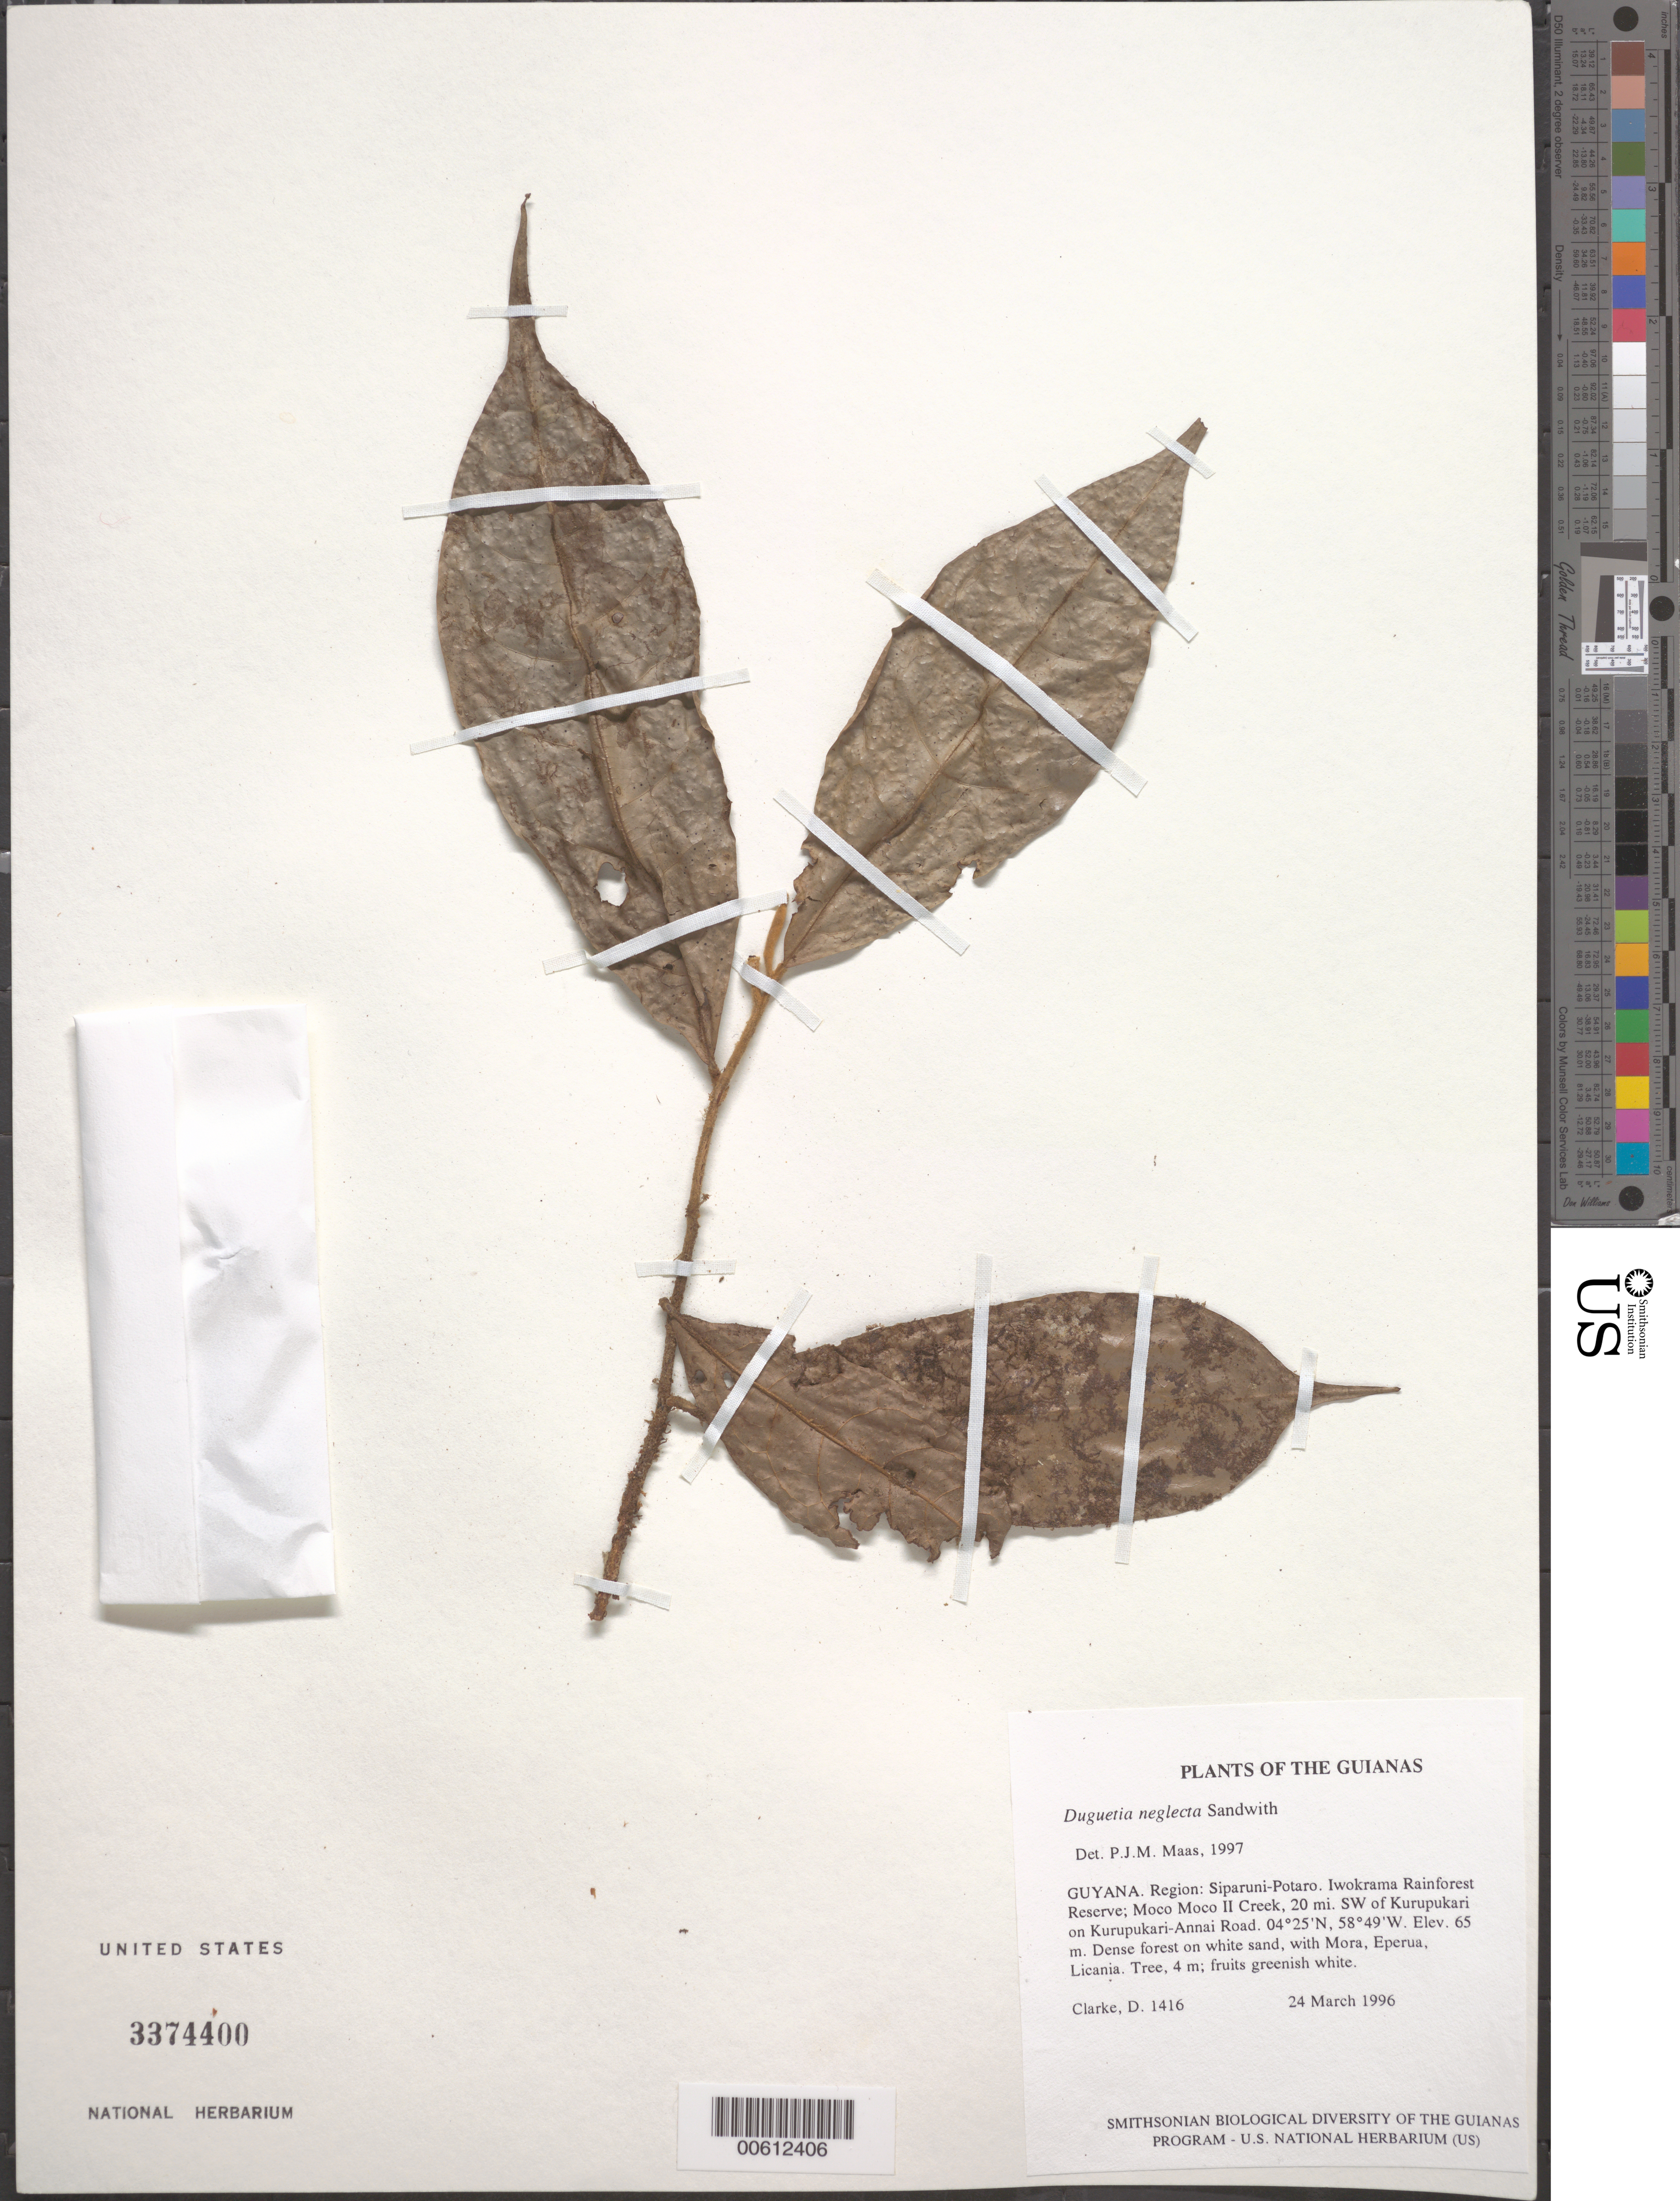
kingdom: Plantae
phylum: Tracheophyta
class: Magnoliopsida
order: Magnoliales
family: Annonaceae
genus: Duguetia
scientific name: Duguetia neglecta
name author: Sandwith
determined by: Maas, Paul J. M.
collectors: H. D. Clarke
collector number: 1416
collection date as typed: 24 March 1996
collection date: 1996-03-24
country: Guyana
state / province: Potaro-Siparuni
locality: Iwokrama Rainforest Reserve; Moco Moco II Creek, 20 mi. SW of Kurupukari on Kurupukari-Annai Road, 1 km N E of camp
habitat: Dense forest on white sand, with Mora, Eperua, Licania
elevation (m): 65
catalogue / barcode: US 3374400